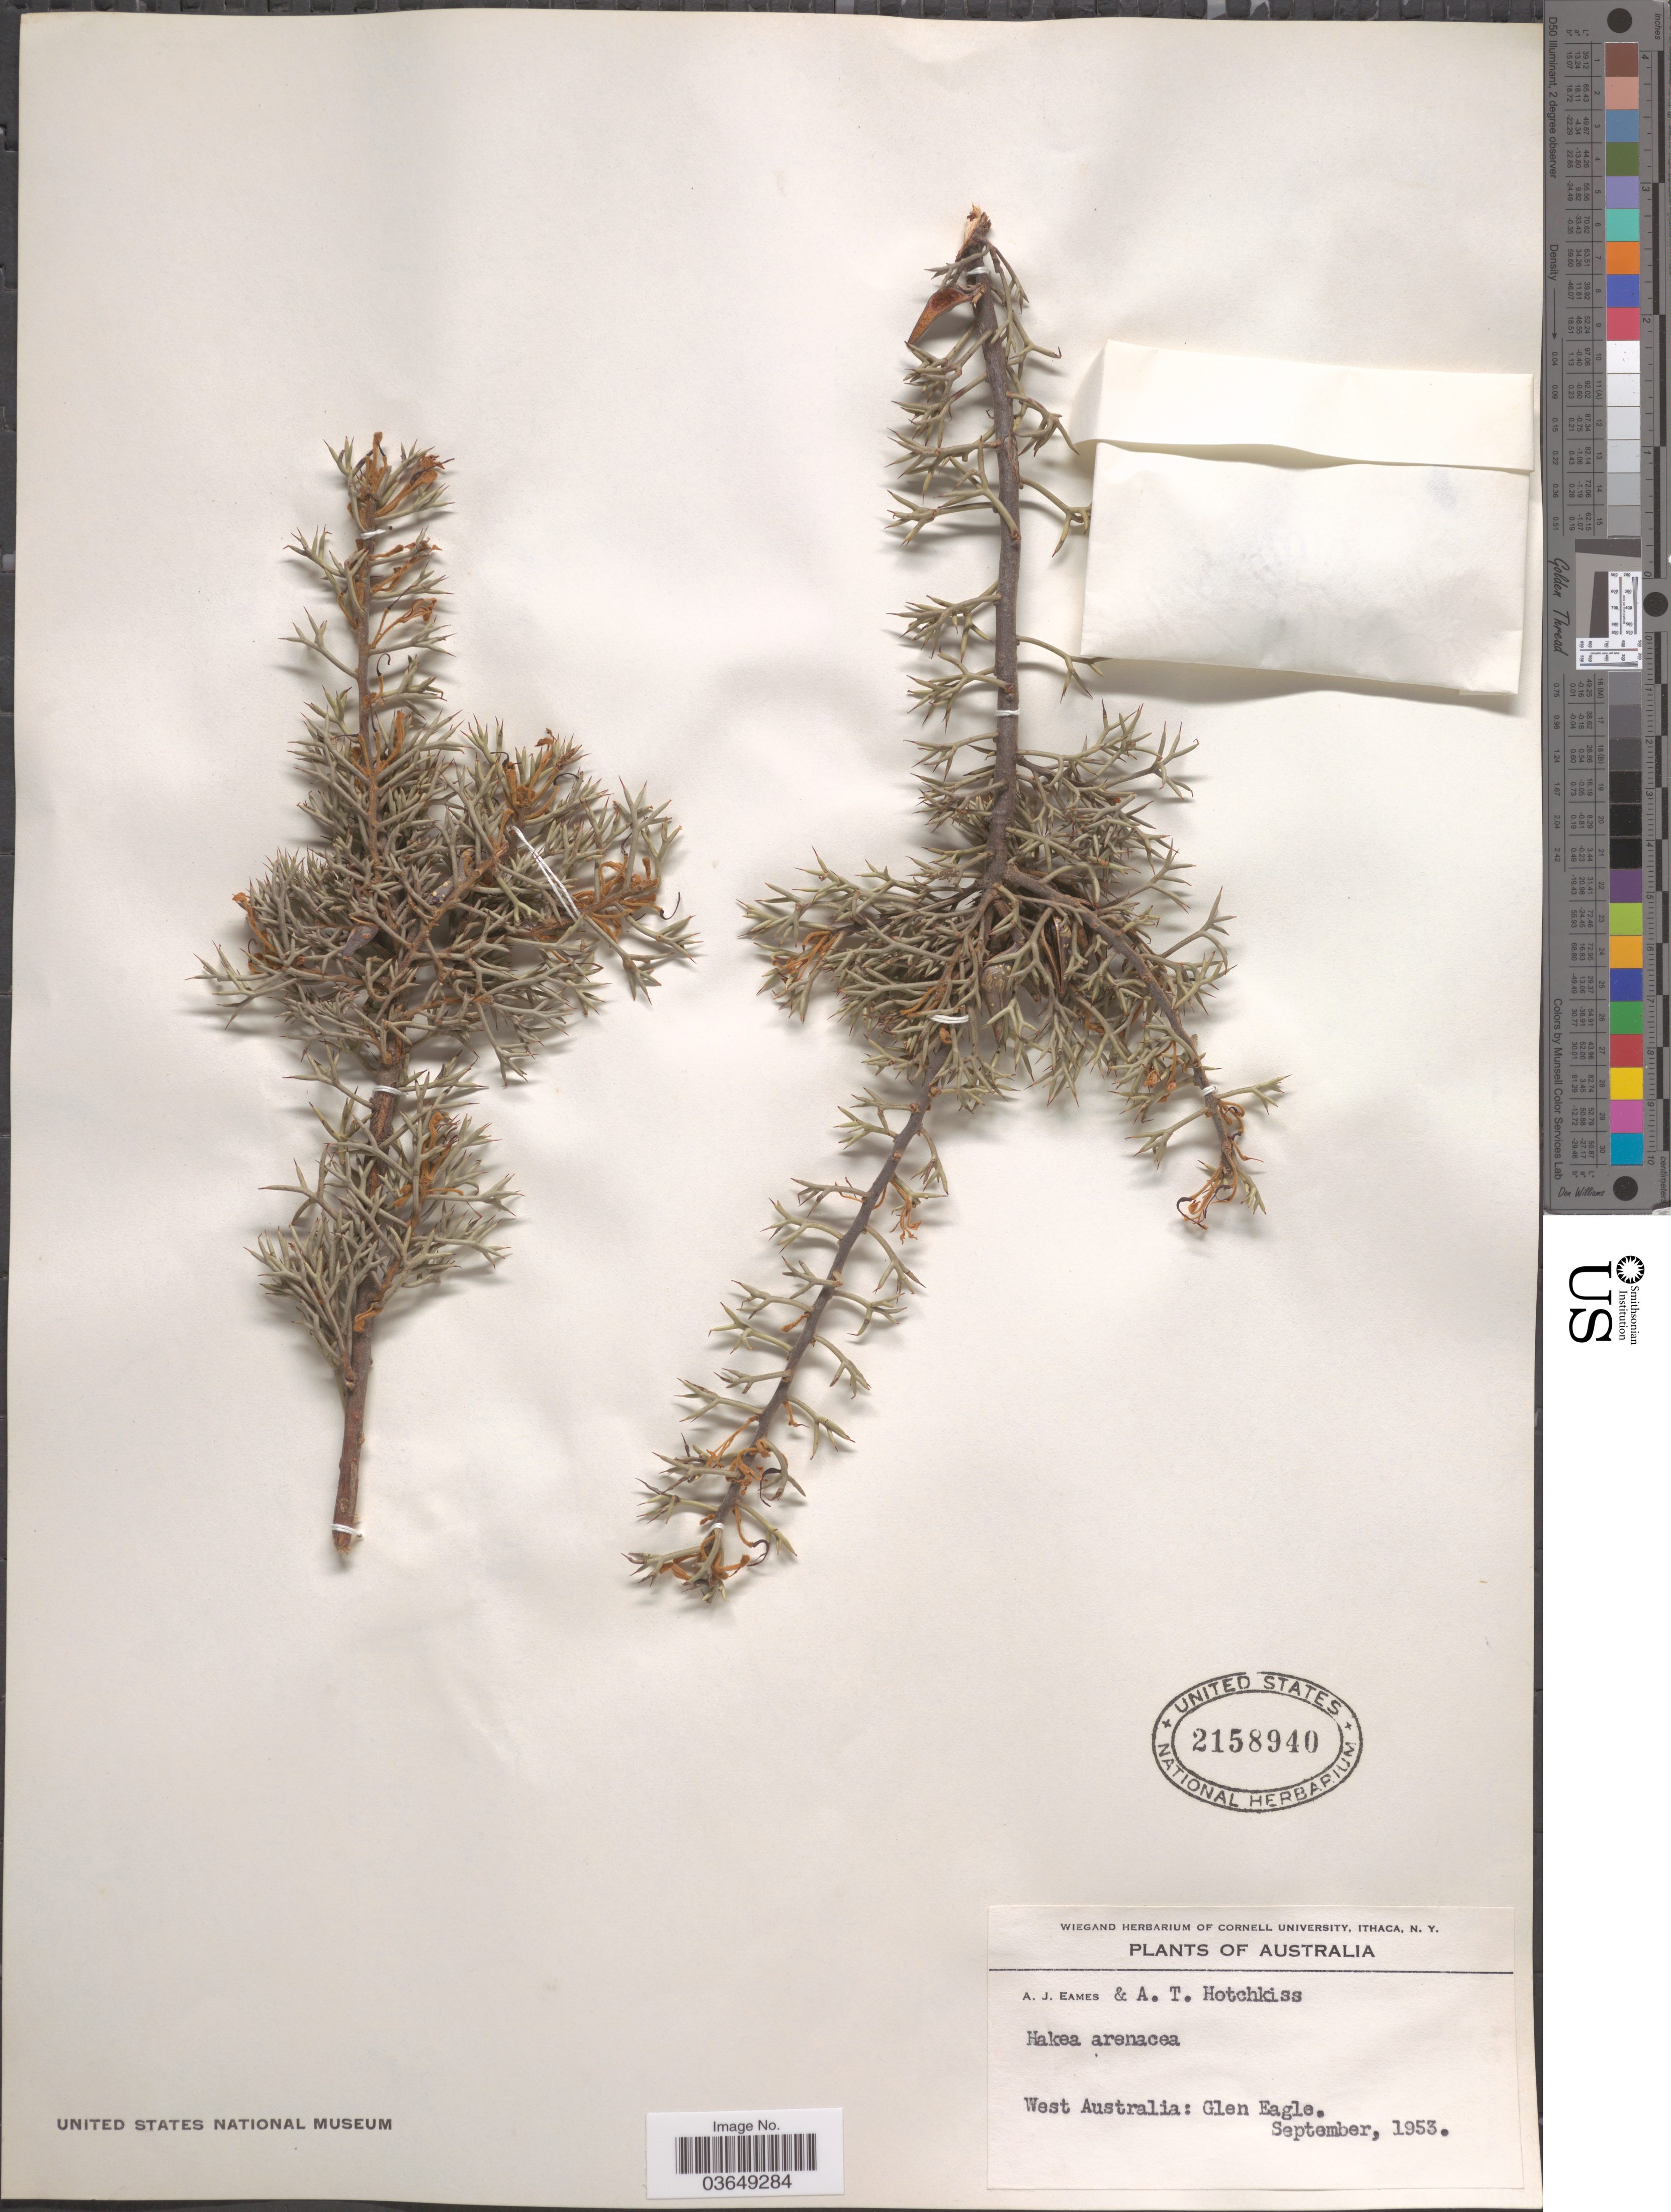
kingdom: Plantae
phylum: Tracheophyta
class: Magnoliopsida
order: Proteales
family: Proteaceae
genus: Hakea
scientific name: Hakea erinacea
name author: Meisn.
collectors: A. J. Eames & A. Hotchkiss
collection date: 1953-09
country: Australia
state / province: Western Australia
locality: West Australia: Glen Eagle.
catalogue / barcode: US 2158940